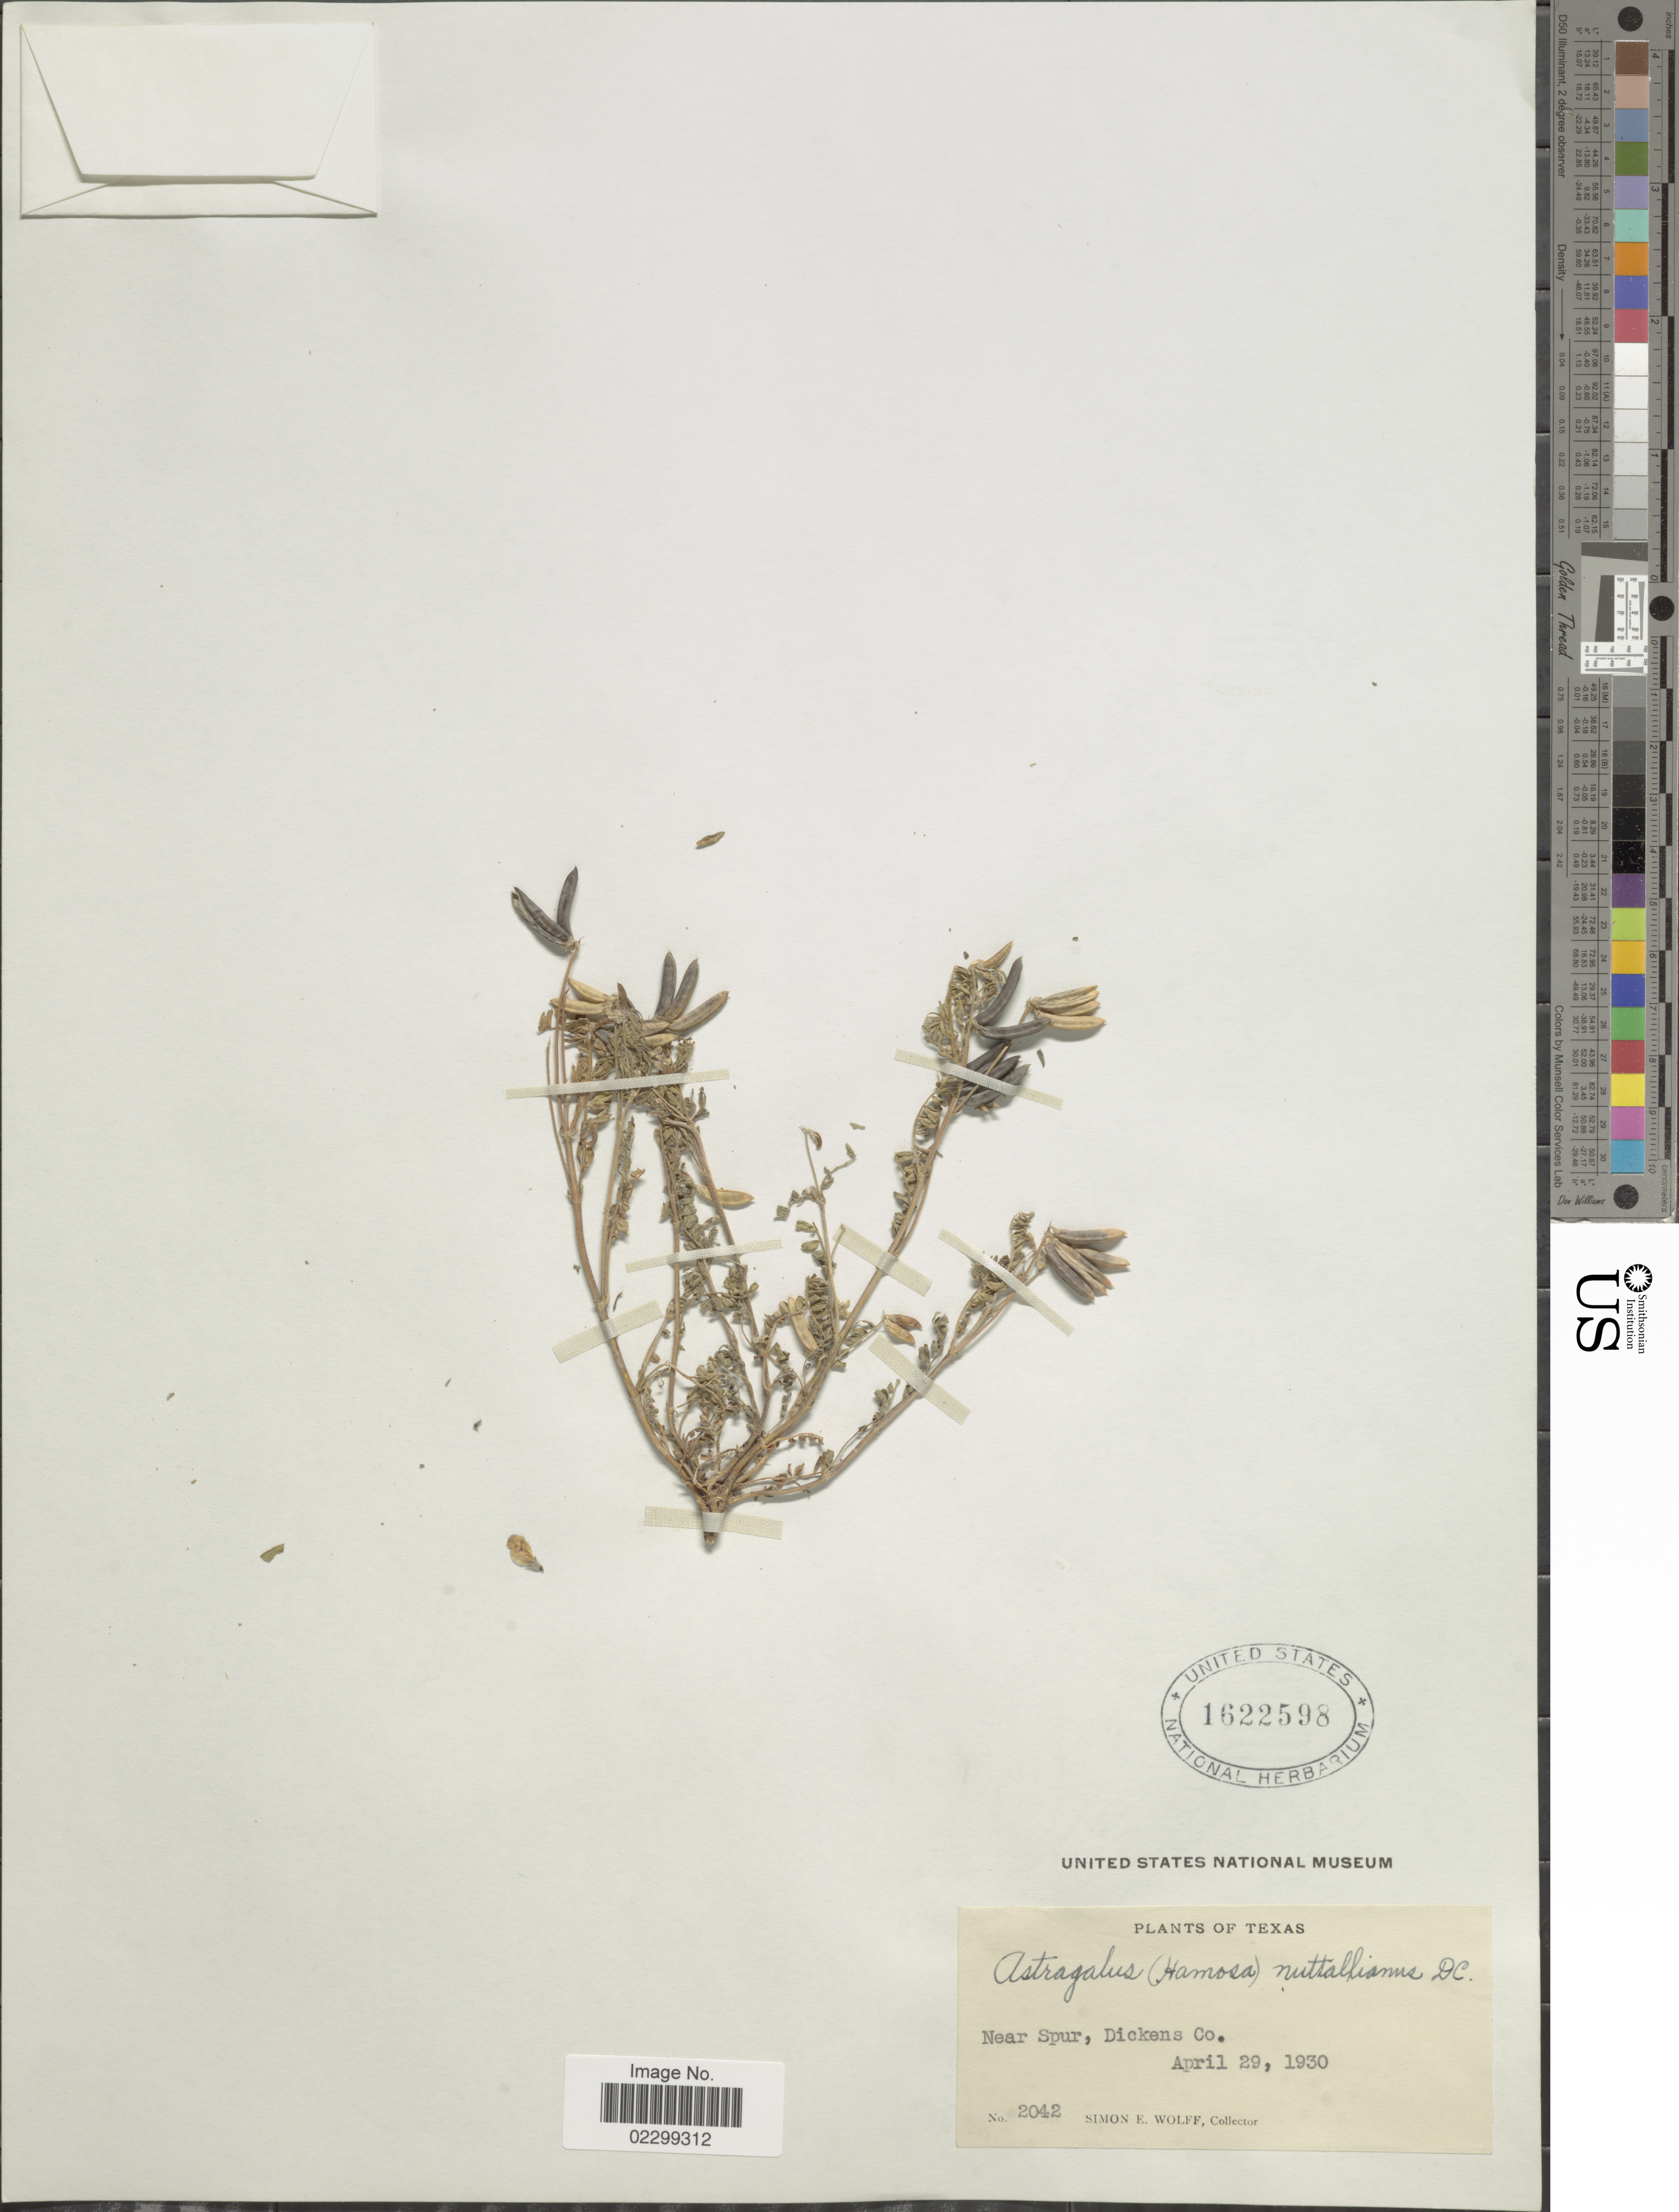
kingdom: Plantae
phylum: Tracheophyta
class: Magnoliopsida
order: Fabales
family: Fabaceae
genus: Astragalus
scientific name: Astragalus austrinus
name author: (Small) O.E. Schulz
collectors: S. E. Wolff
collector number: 2042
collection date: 1930-04-29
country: United States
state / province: Texas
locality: Near Spur, Dickens Co.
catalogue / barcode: US 1622598